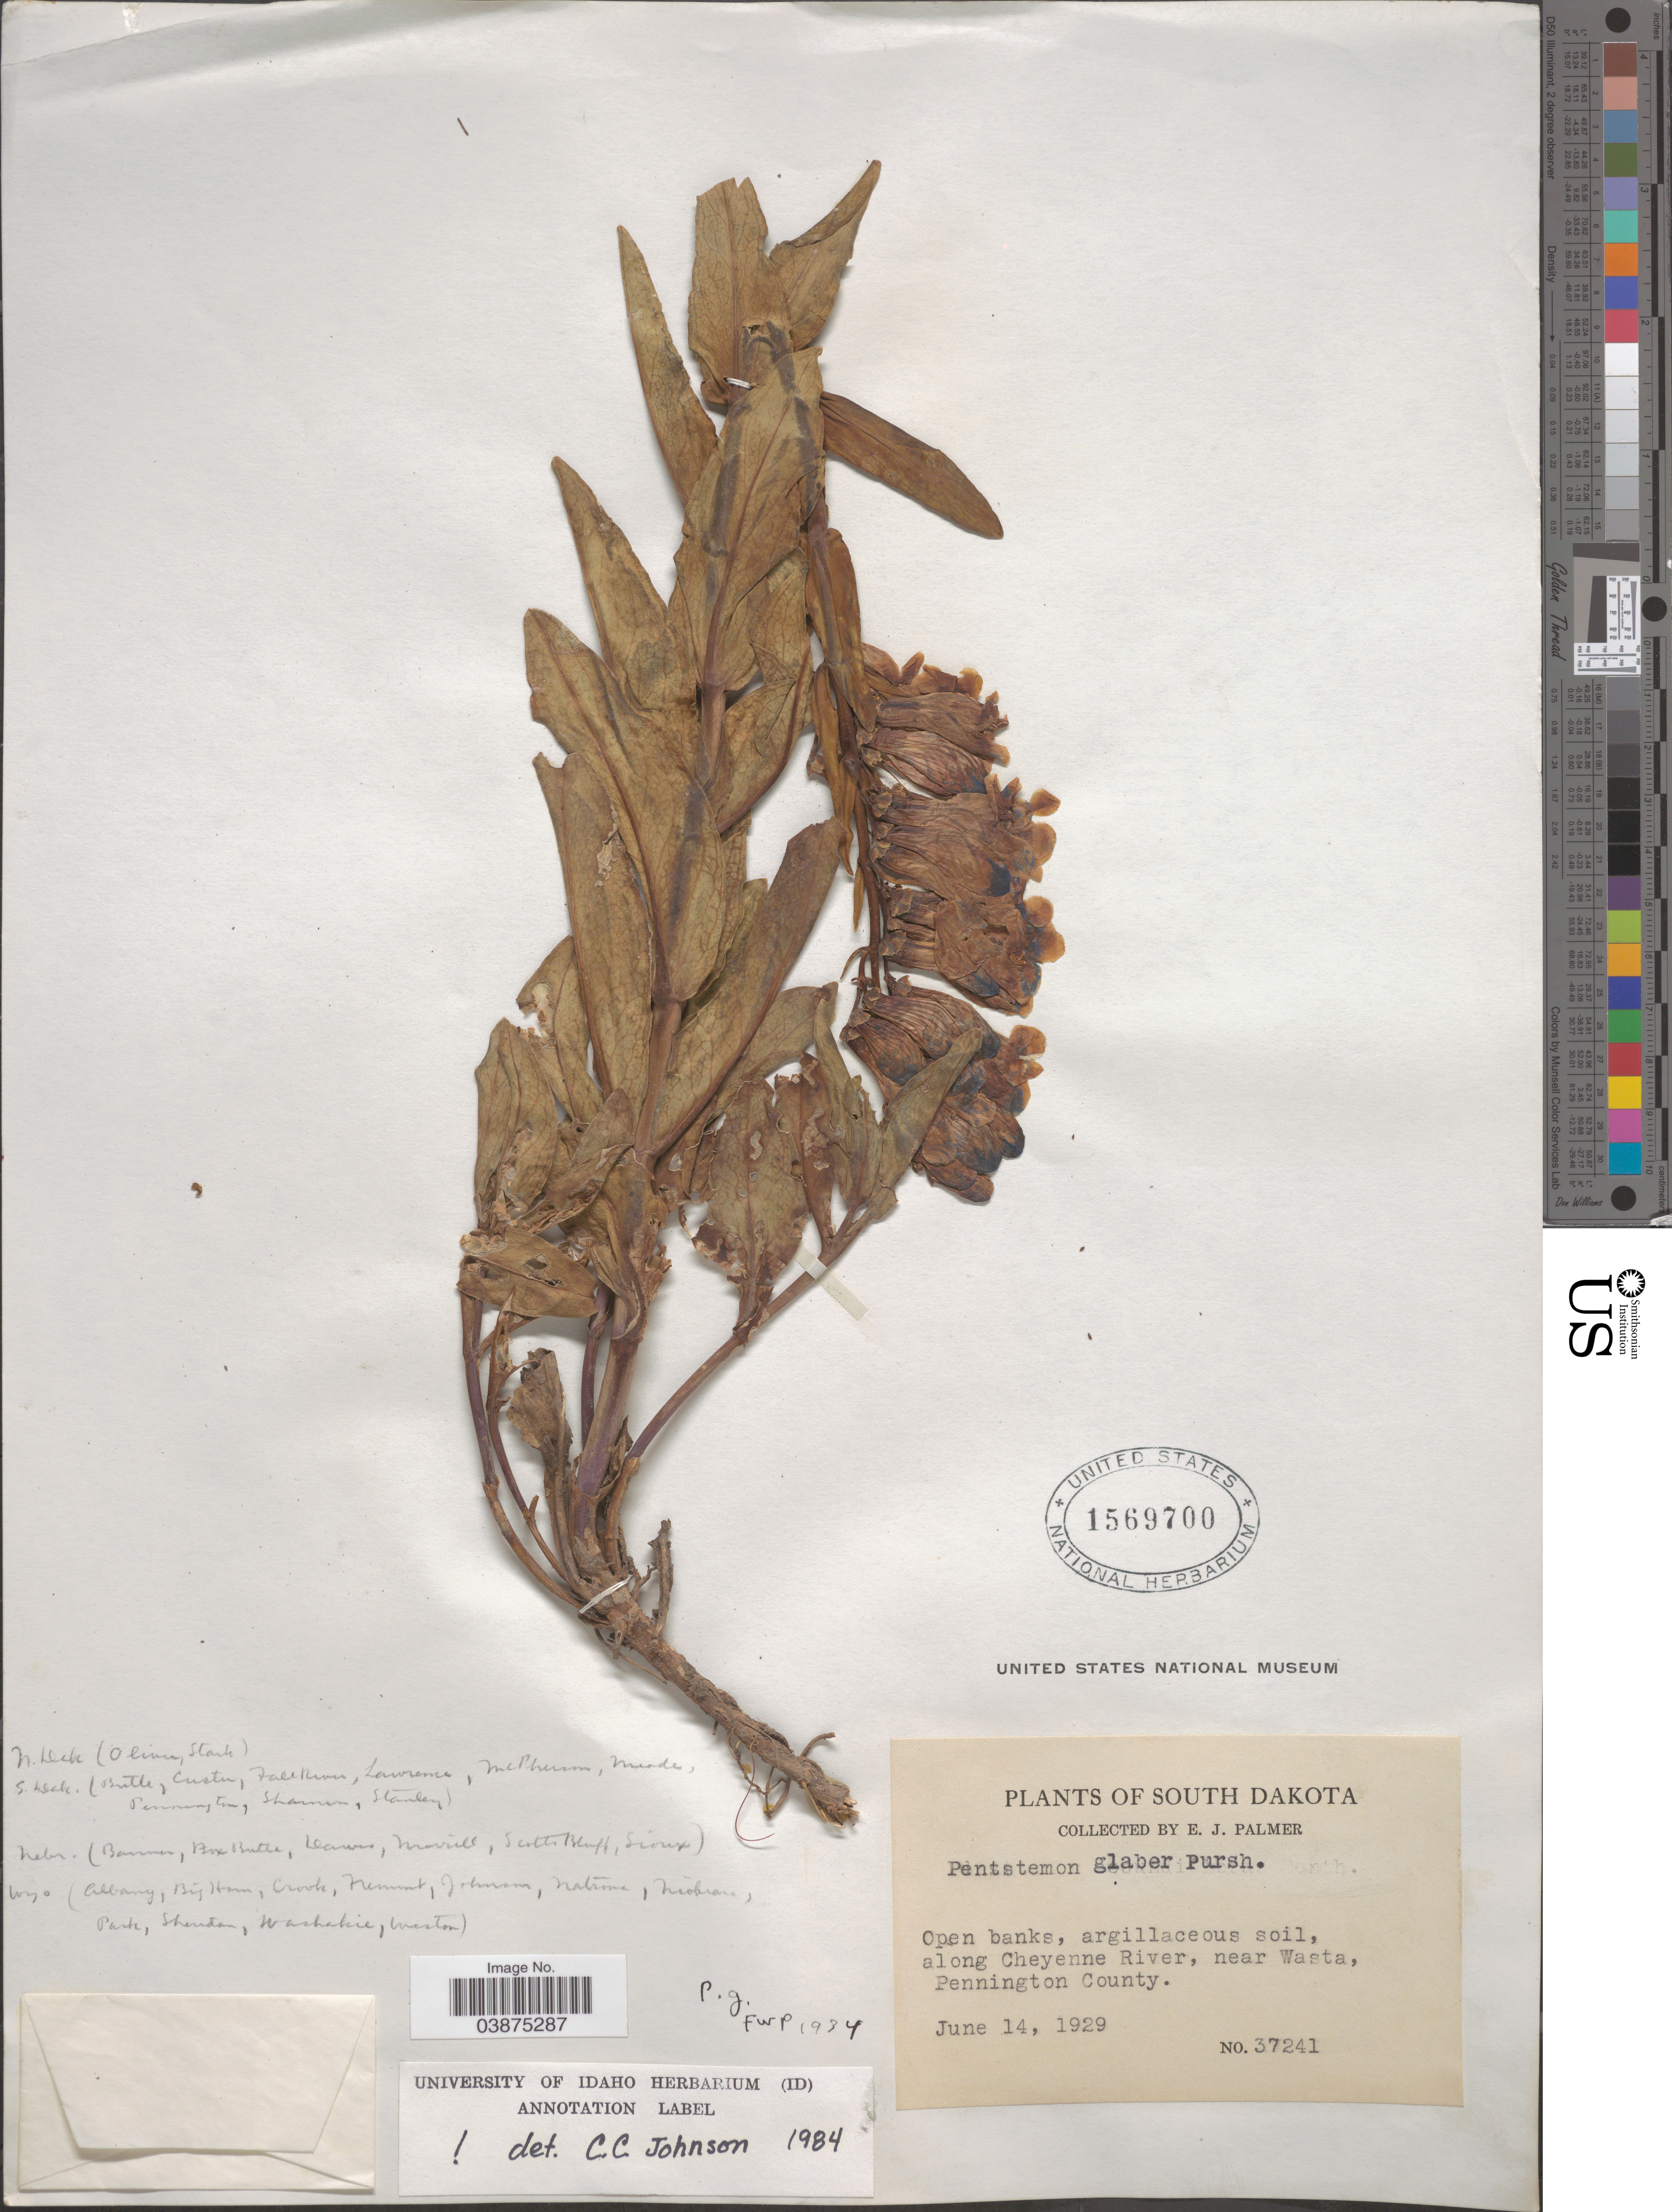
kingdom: Plantae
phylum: Tracheophyta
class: Magnoliopsida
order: Lamiales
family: Plantaginaceae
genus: Penstemon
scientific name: Penstemon glaber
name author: Pursh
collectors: E. J. Palmer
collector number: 37241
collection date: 1929-06-14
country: United States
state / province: South Dakota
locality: Open banks, argillaceous soil, along Cheyenne River, near Wasta, Pennington County.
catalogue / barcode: US 1569700